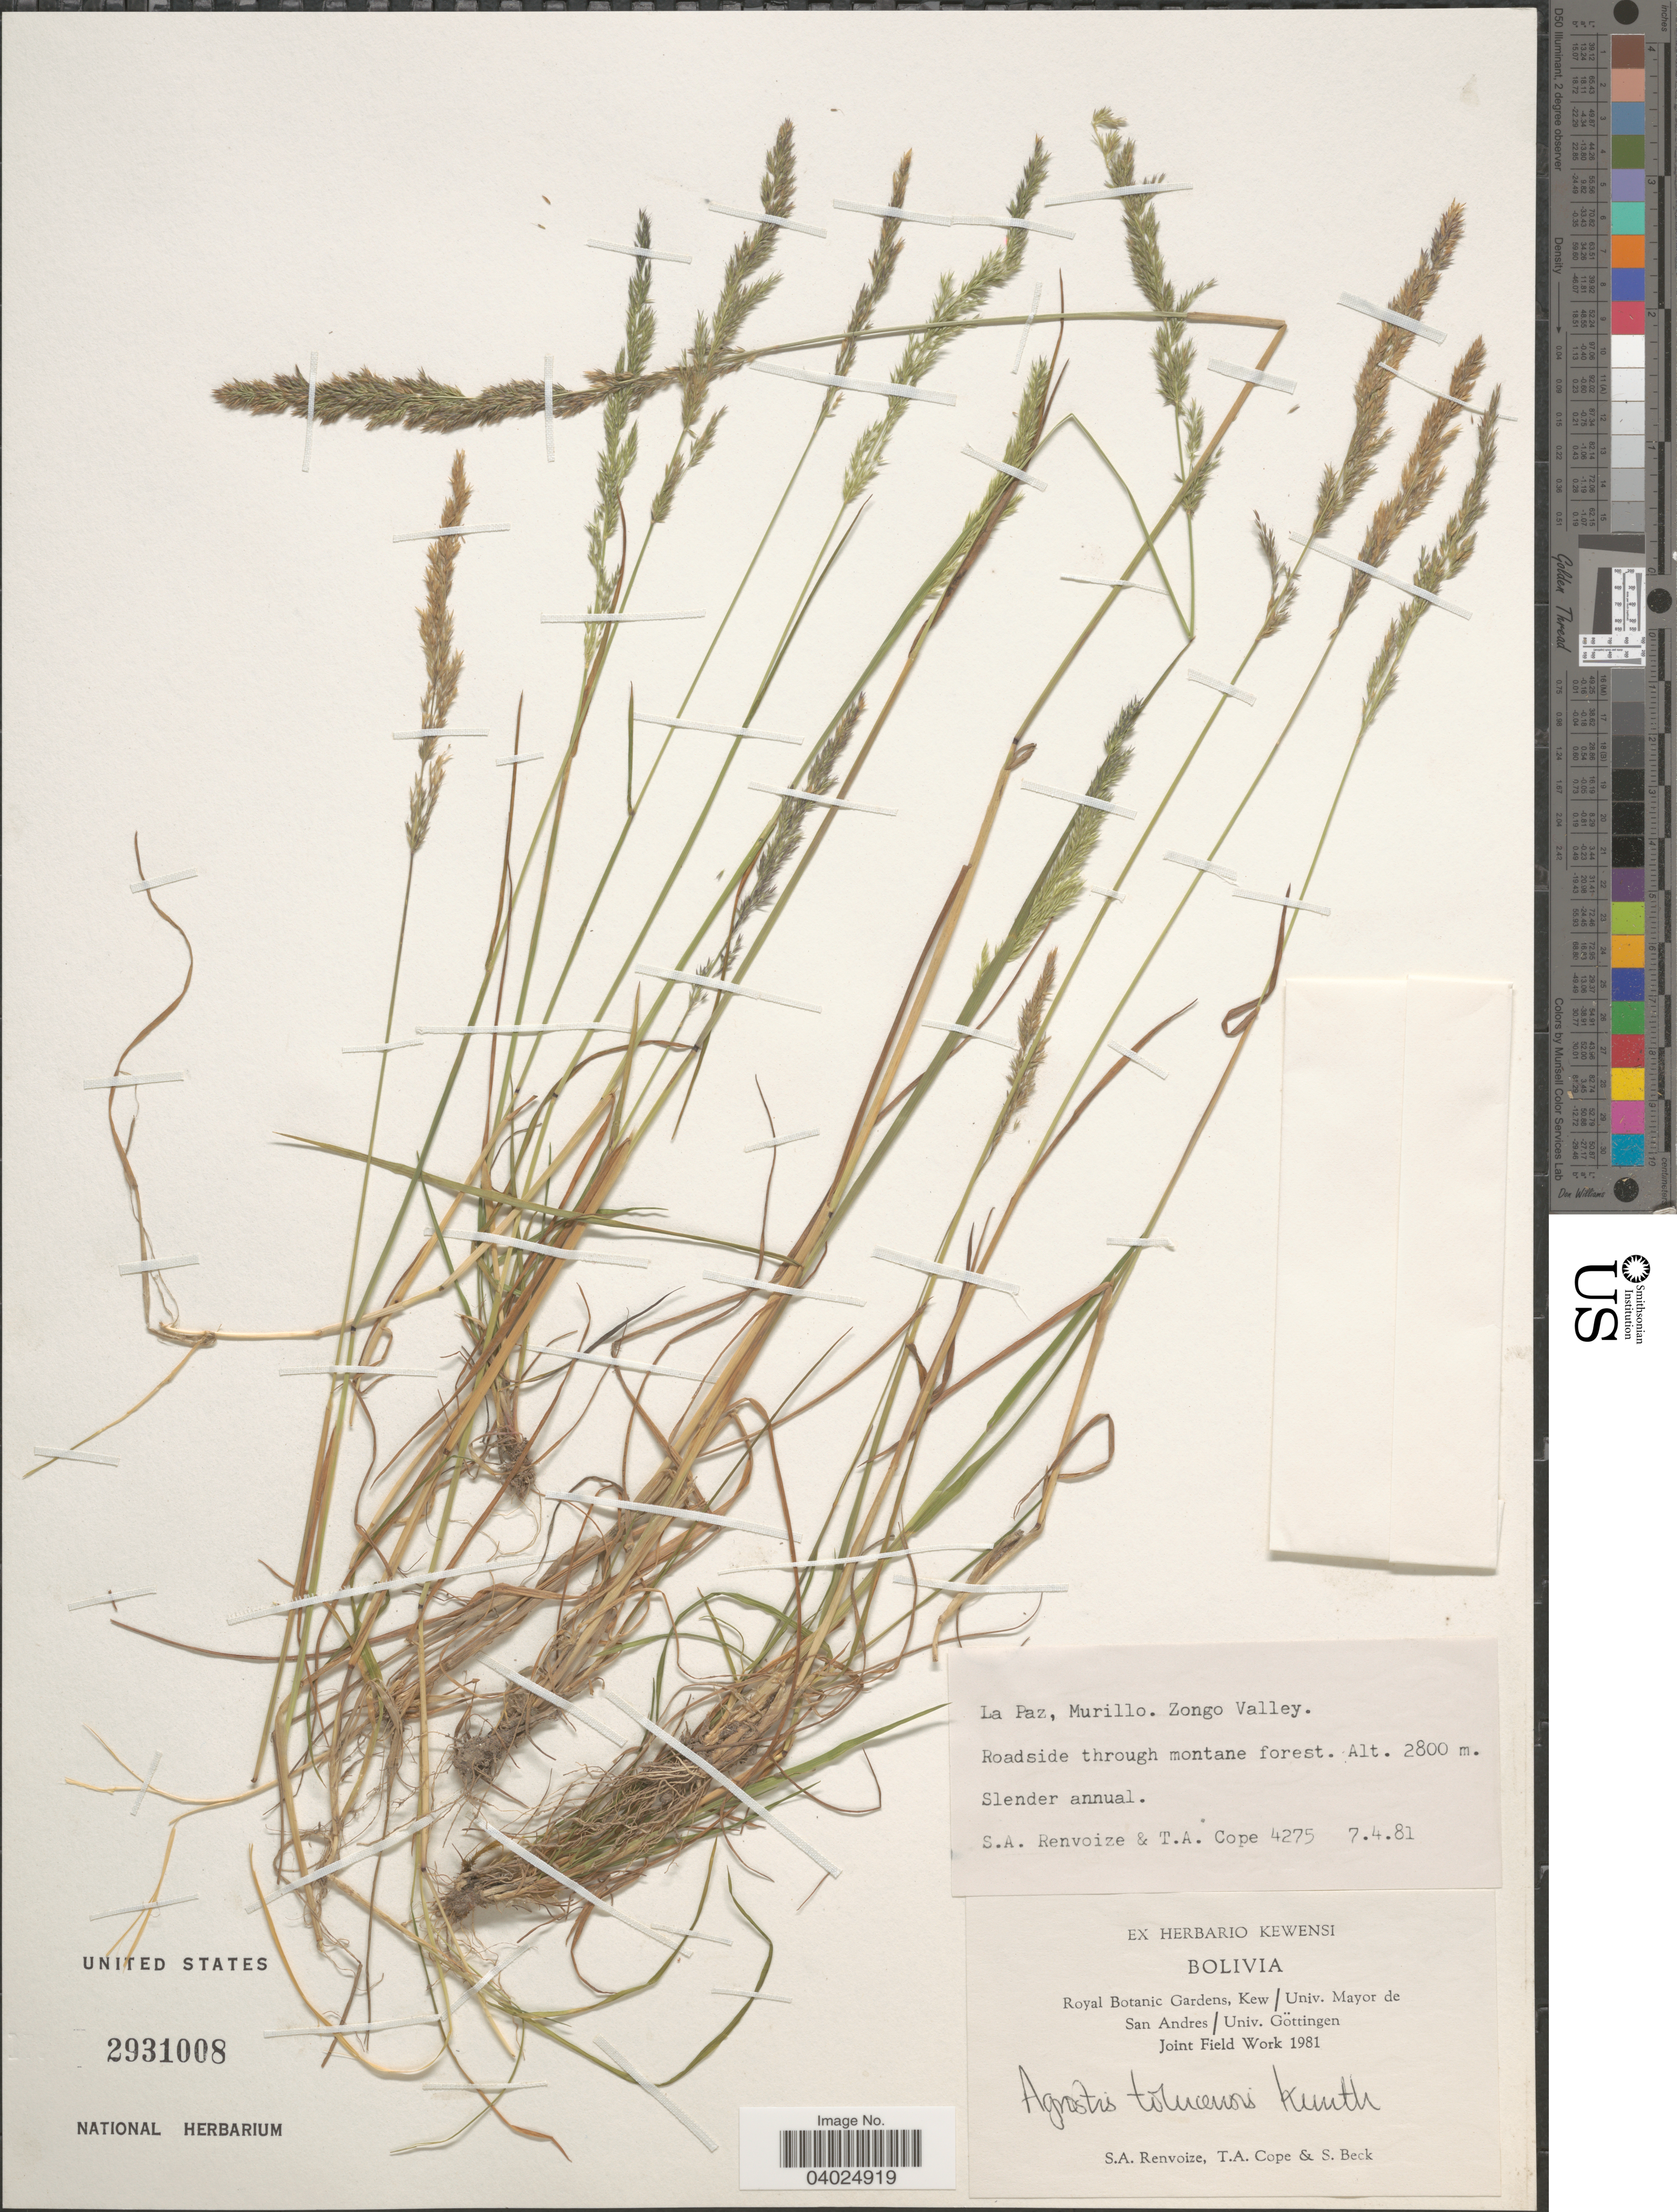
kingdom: Plantae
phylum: Tracheophyta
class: Liliopsida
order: Poales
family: Poaceae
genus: Agrostis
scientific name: Agrostis tolucensis Kunth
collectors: S. A. Renvoize, T. A. Cope & S. G. Beck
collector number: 4275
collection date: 1981-04-07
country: Bolivia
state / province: La Paz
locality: Murillo. Zongo Valley.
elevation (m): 2800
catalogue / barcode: US 2931008